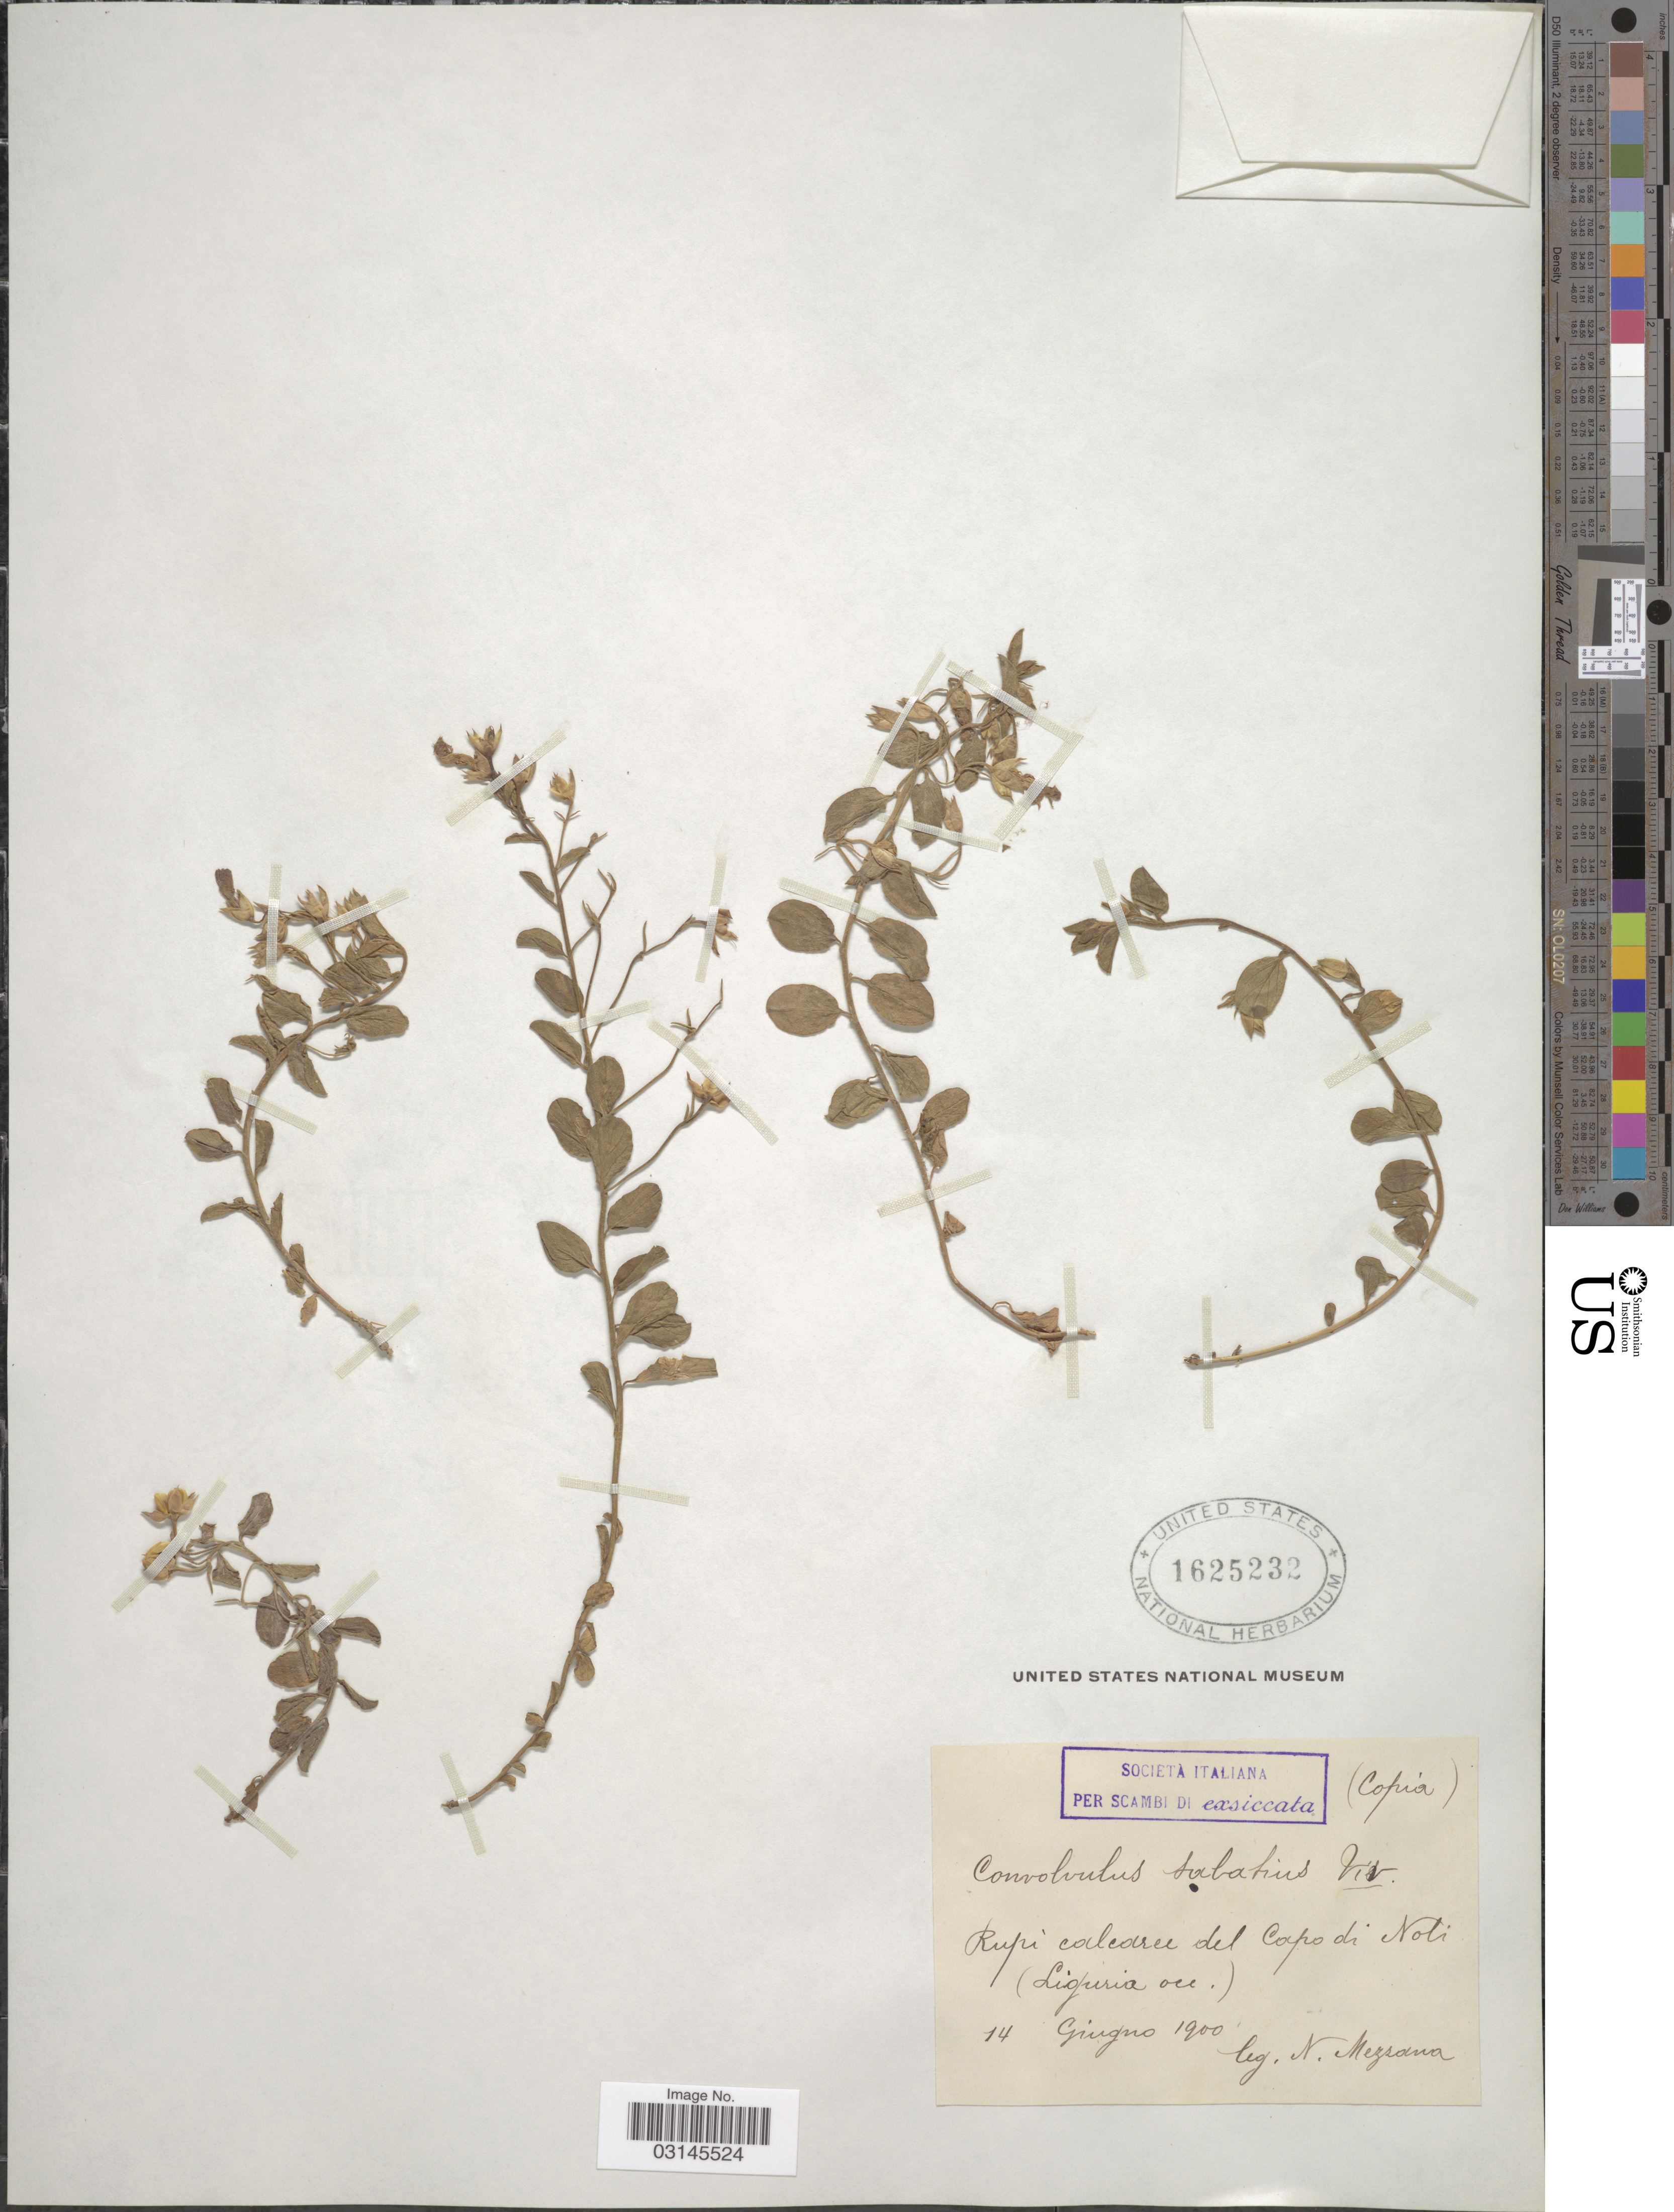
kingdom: Plantae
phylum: Tracheophyta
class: Magnoliopsida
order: Solanales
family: Convolvulaceae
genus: Convolvulus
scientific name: Convolvulus sabatius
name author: Viv.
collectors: N. Mezzana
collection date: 1900-06-14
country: Italy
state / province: Liguria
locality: Capo di Noli (Liguria occ.).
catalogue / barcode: US 1625232